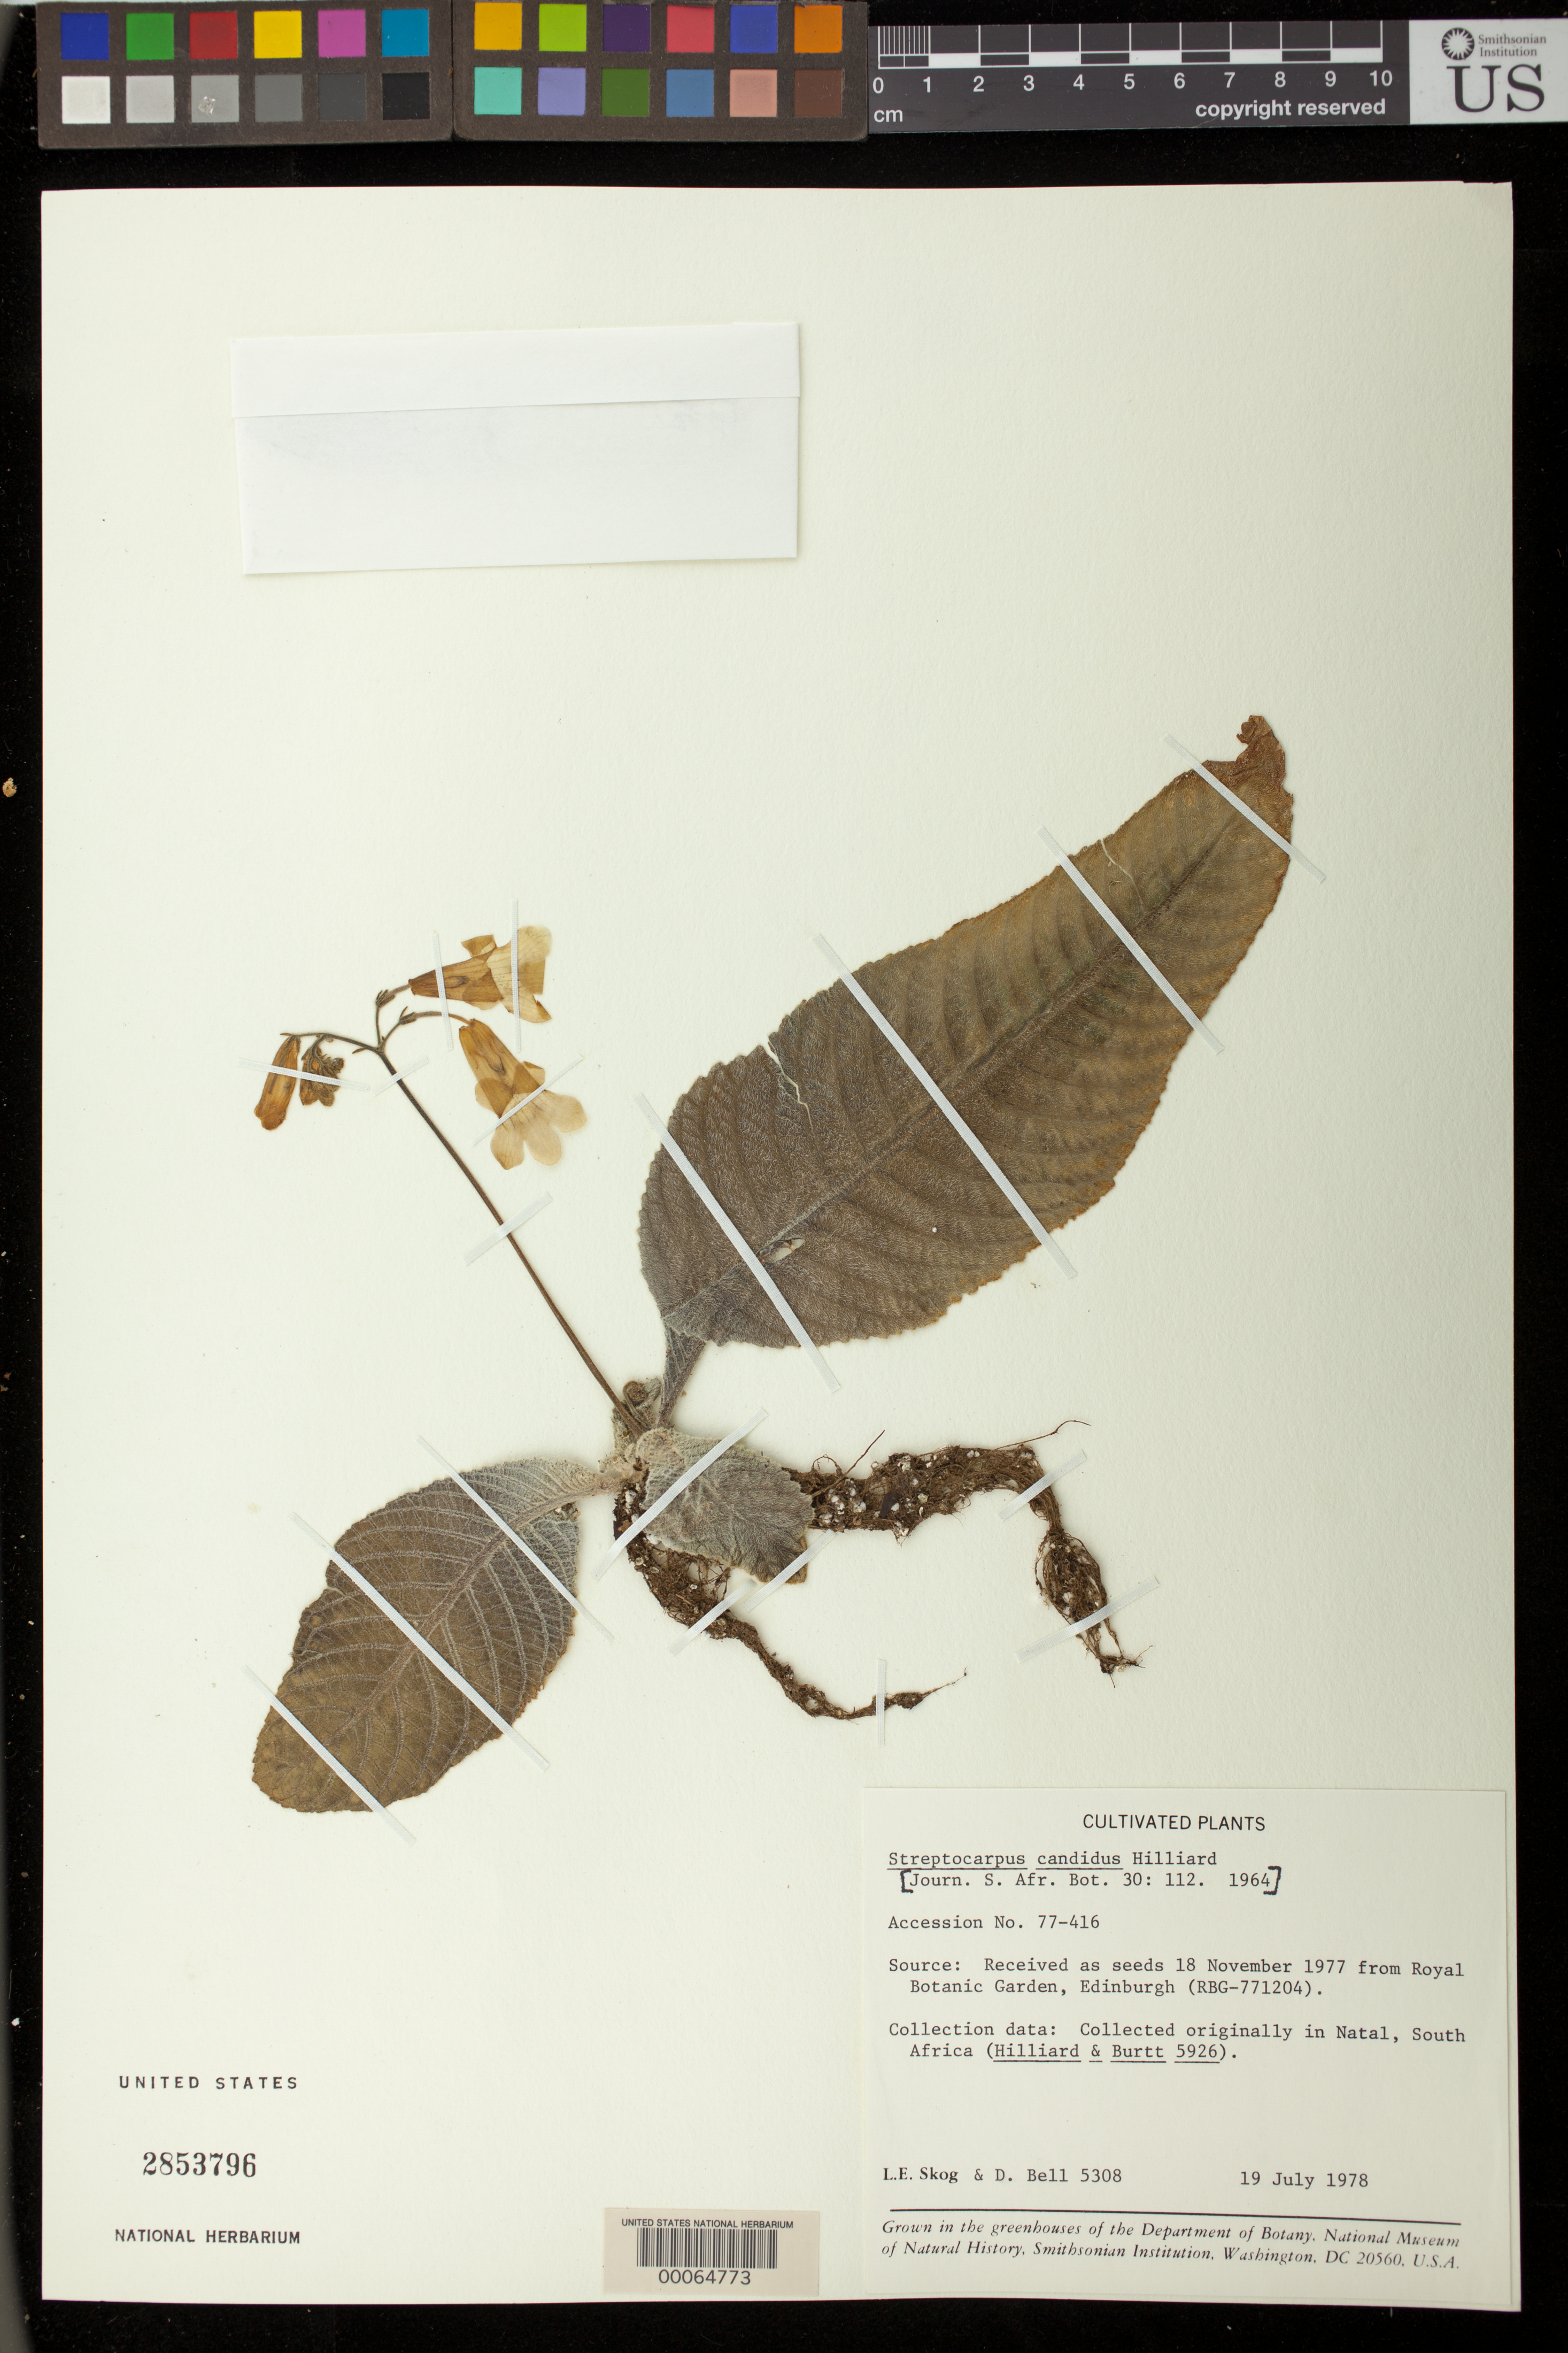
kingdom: Plantae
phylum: Tracheophyta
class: Magnoliopsida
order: Lamiales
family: Gesneriaceae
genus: Streptocarpus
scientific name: Streptocarpus candidus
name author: Hilliard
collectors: L. E. Skog & D. A. Bell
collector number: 5308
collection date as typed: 19 Jul 1978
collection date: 1978-07-19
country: South Africa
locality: U.S.A., District of Columbia, greenhouse at US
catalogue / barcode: US 2853796